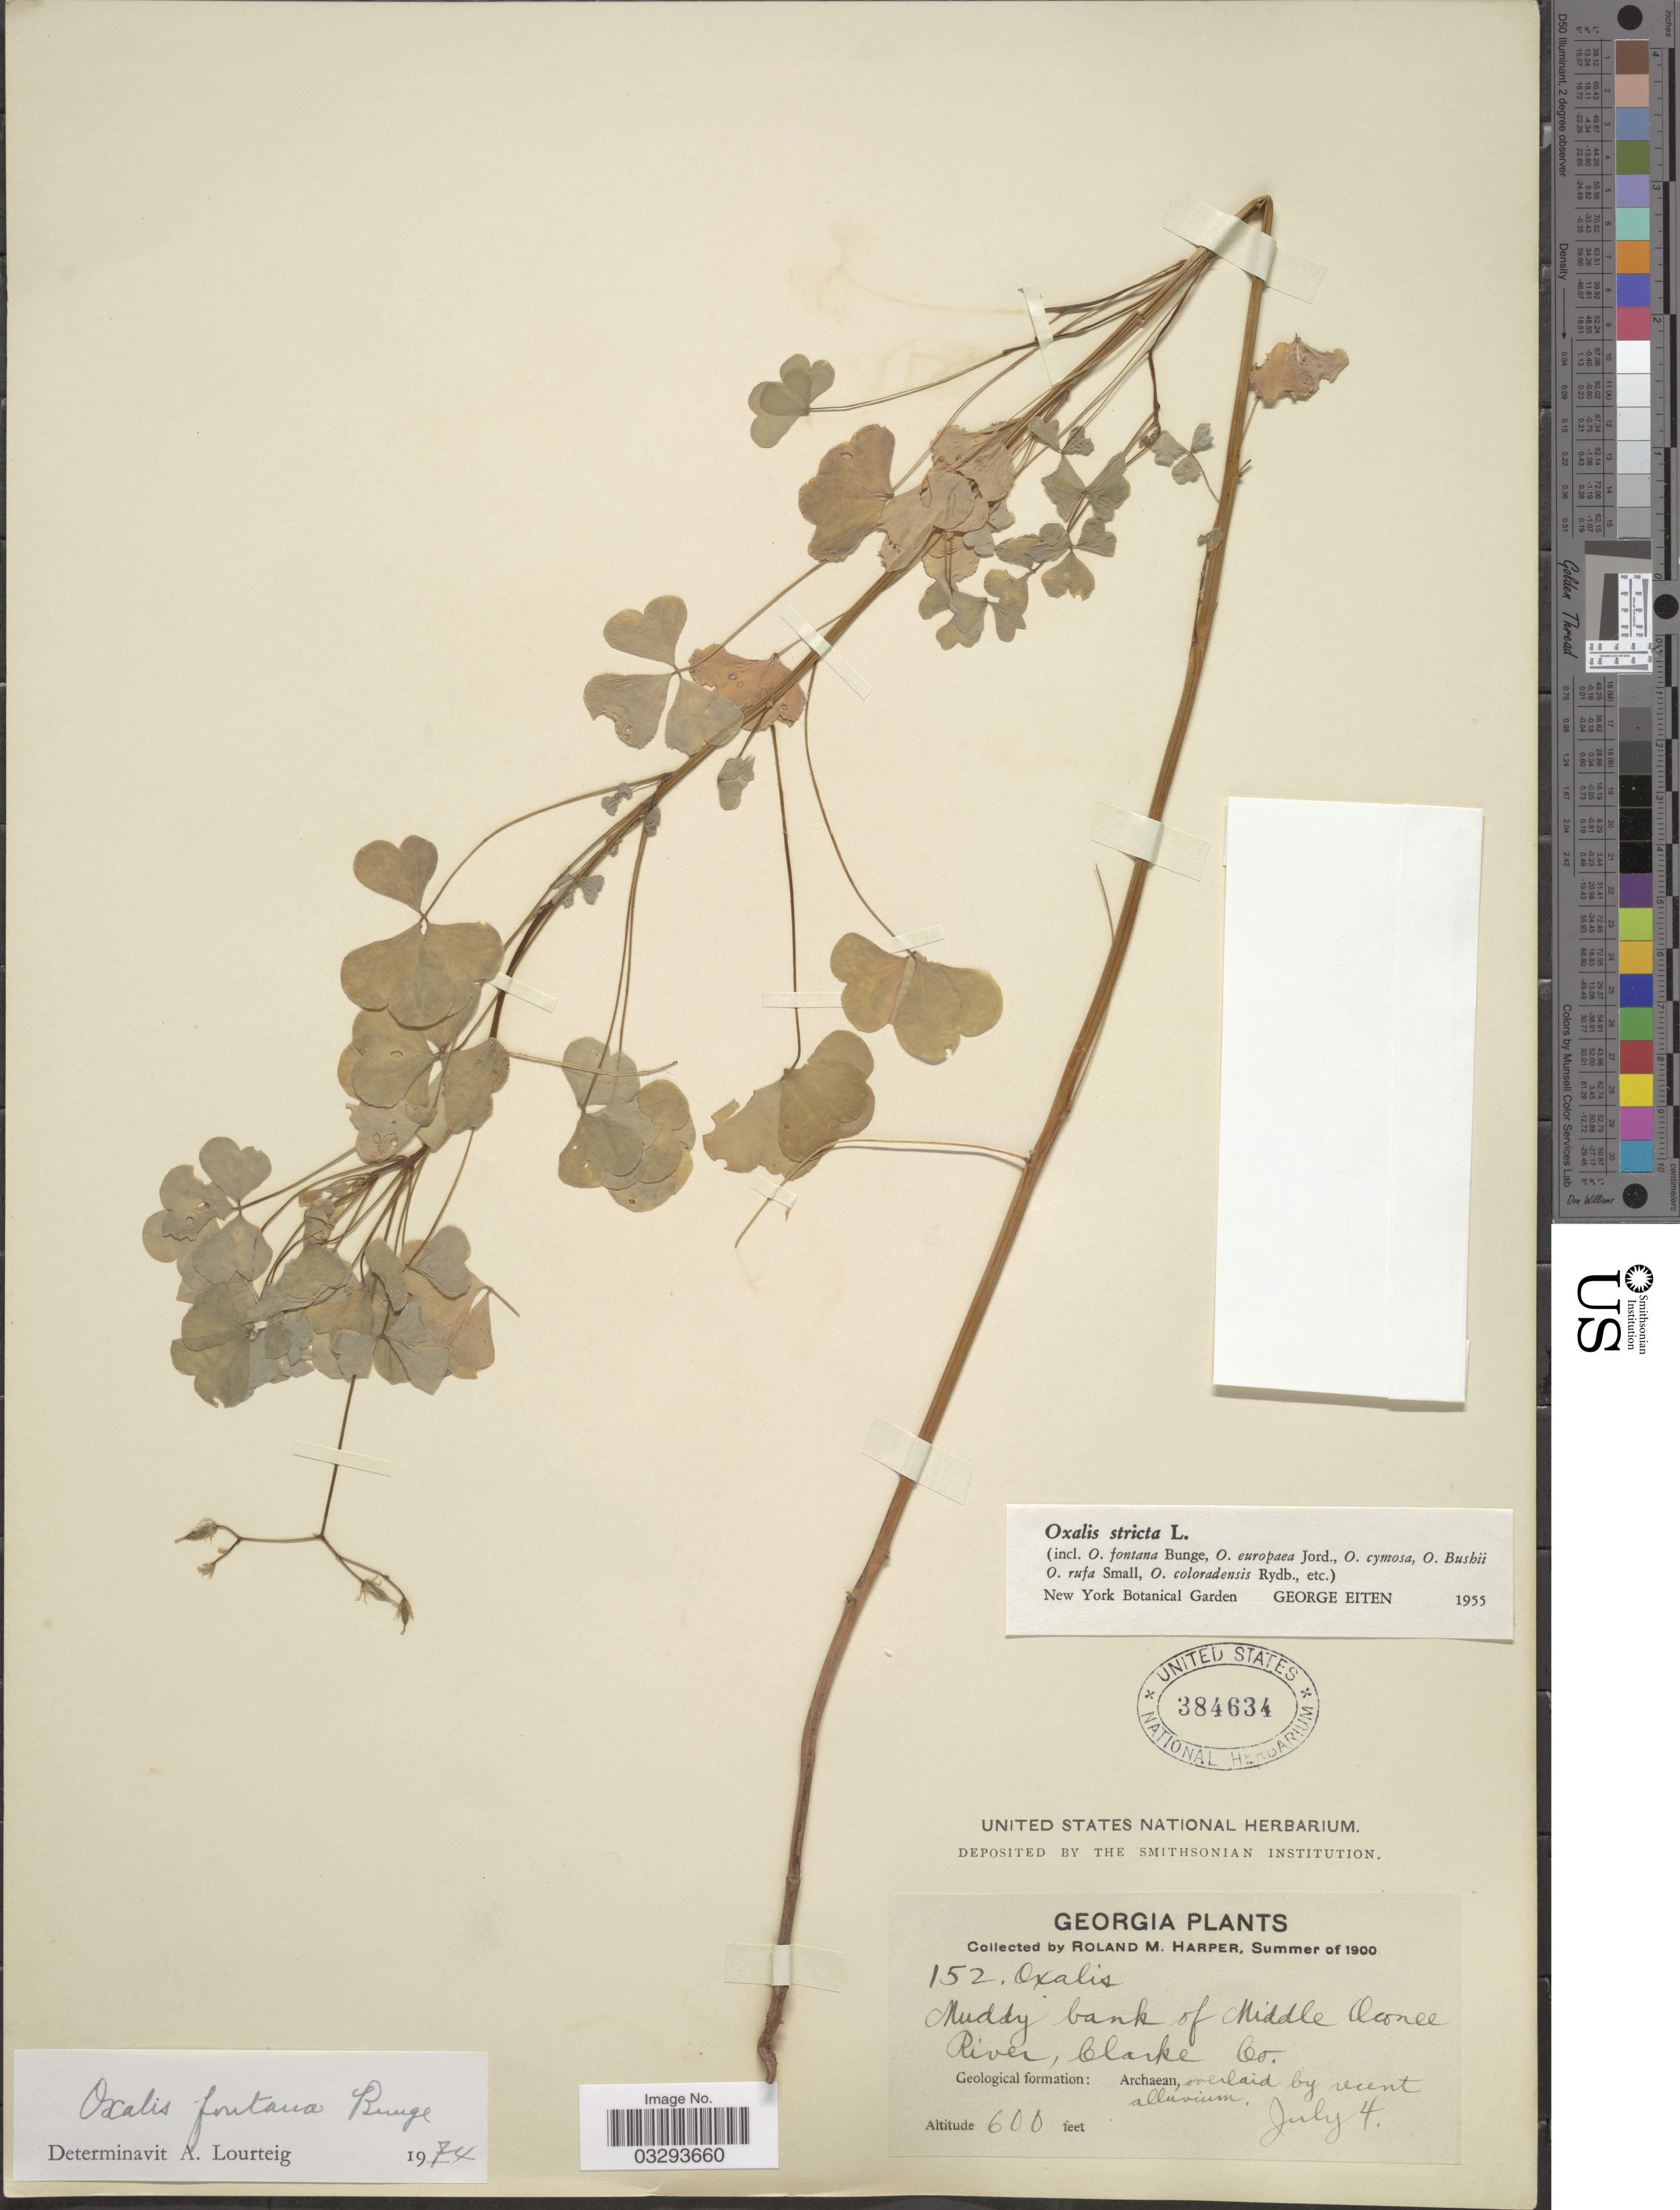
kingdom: Plantae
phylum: Tracheophyta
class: Magnoliopsida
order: Oxalidales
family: Oxalidaceae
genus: Oxalis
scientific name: Oxalis fontana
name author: Bunge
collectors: R. M. Harper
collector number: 152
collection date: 1900-07-04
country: United States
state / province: Georgia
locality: Muddy bank of Middle Oconee River, Clarke Co.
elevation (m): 183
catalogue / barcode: US 384634